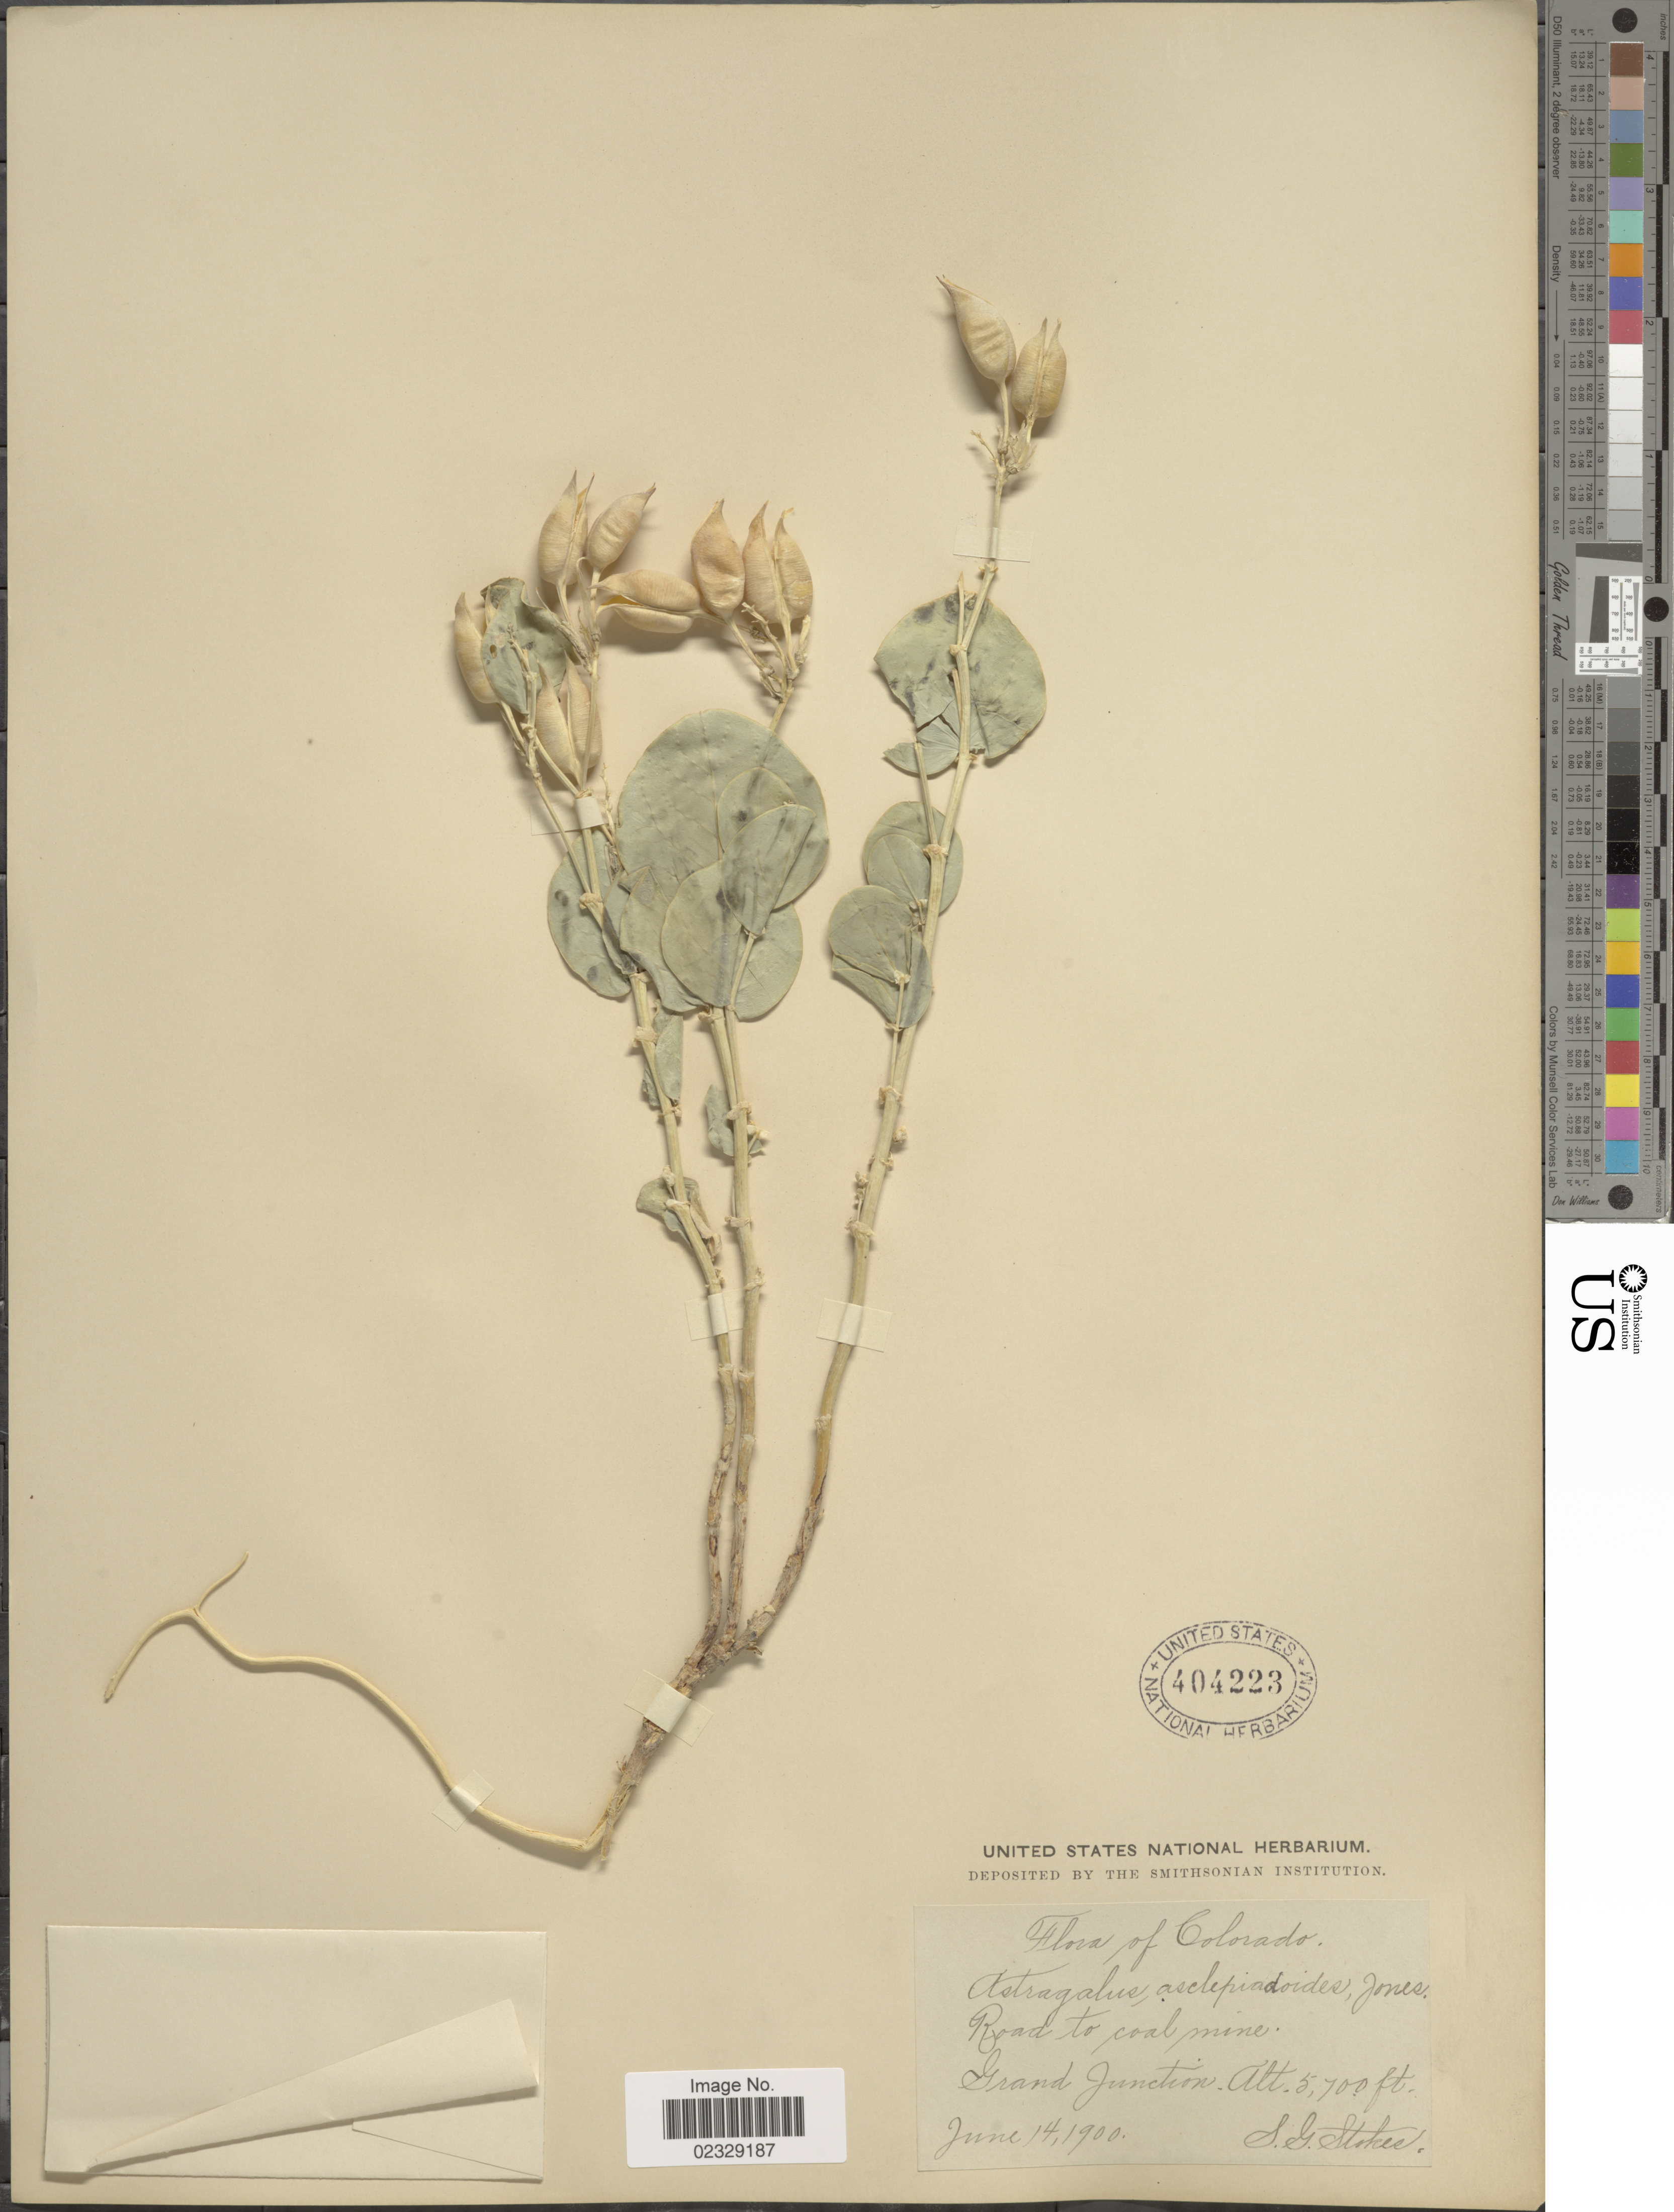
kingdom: Plantae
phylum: Tracheophyta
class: Magnoliopsida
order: Fabales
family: Fabaceae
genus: Astragalus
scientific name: Astragalus asclepiadoides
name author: M.E. Jones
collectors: S. G. Stokes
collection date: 1900-06-14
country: United States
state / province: Colorado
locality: Road to coal mine, Grand Junction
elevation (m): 1737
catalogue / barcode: US 404223